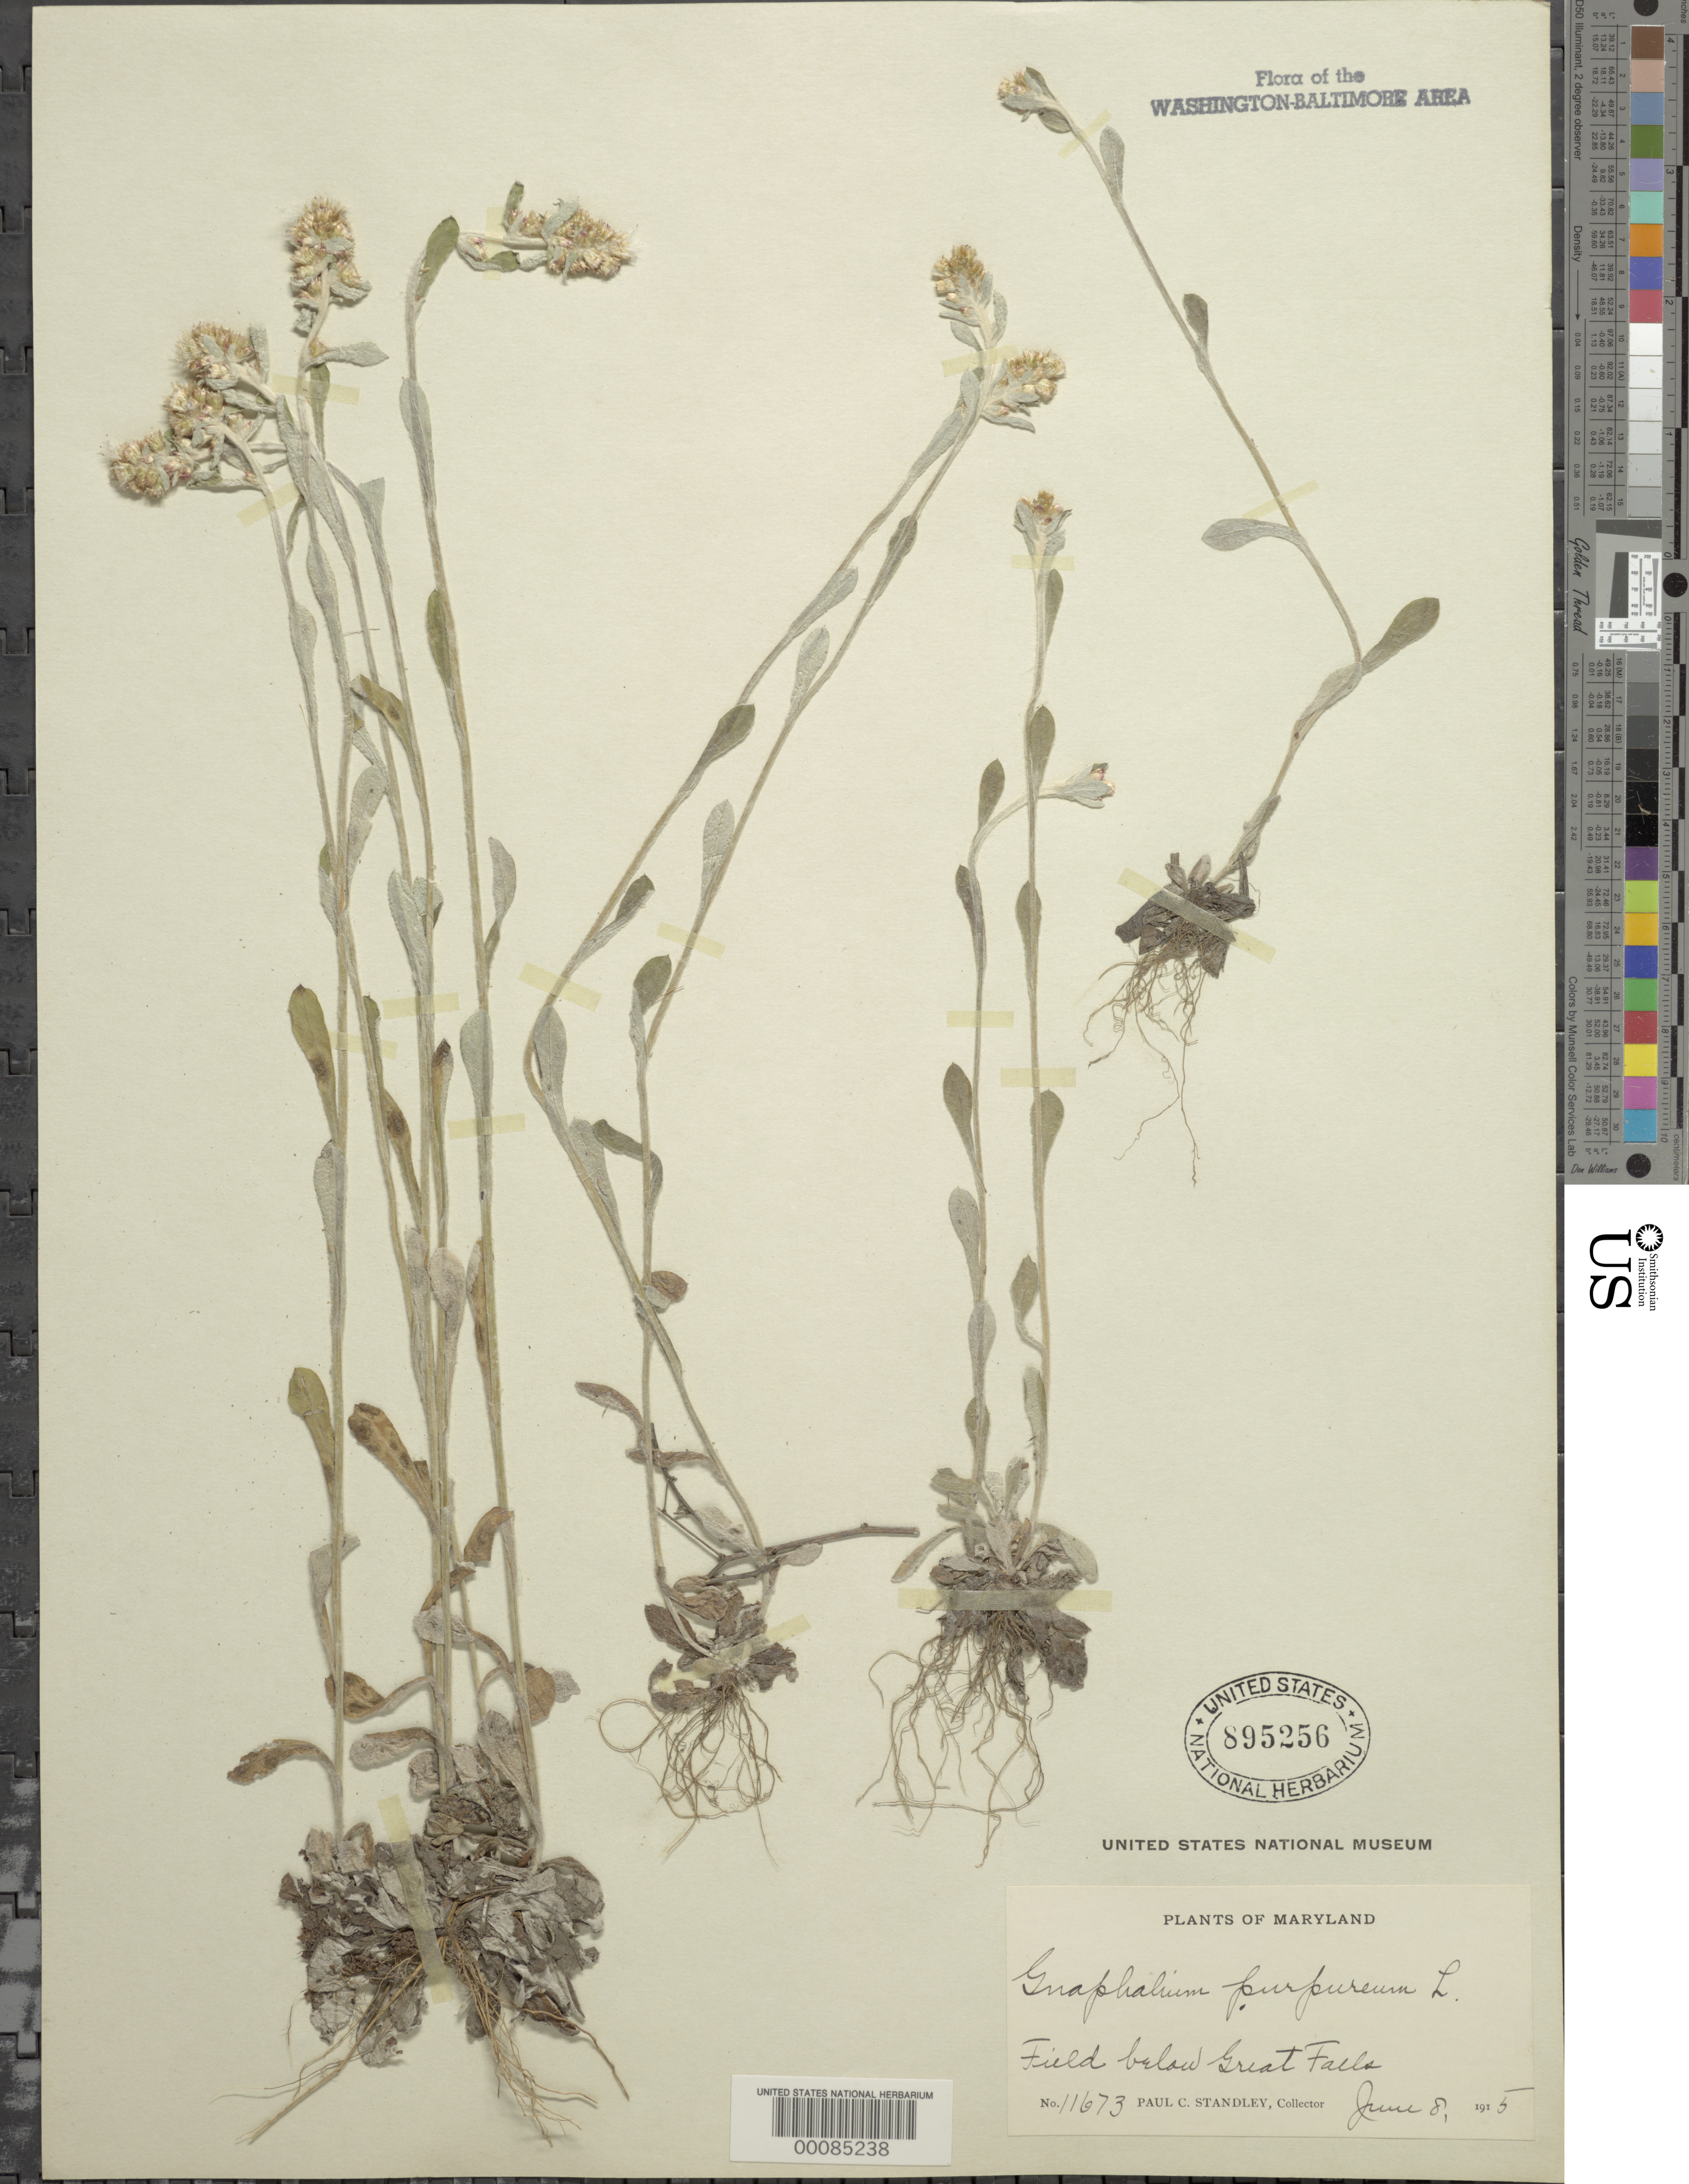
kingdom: Plantae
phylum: Tracheophyta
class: Magnoliopsida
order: Asterales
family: Asteraceae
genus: Gamochaeta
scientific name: Gamochaeta purpurea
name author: (L.) Cabrera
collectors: P. C. Standley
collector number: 11673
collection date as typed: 08 Jun 1915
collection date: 1915-06-08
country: United States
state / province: Maryland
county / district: Montgomery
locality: Below Great Falls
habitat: Field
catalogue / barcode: US 895256